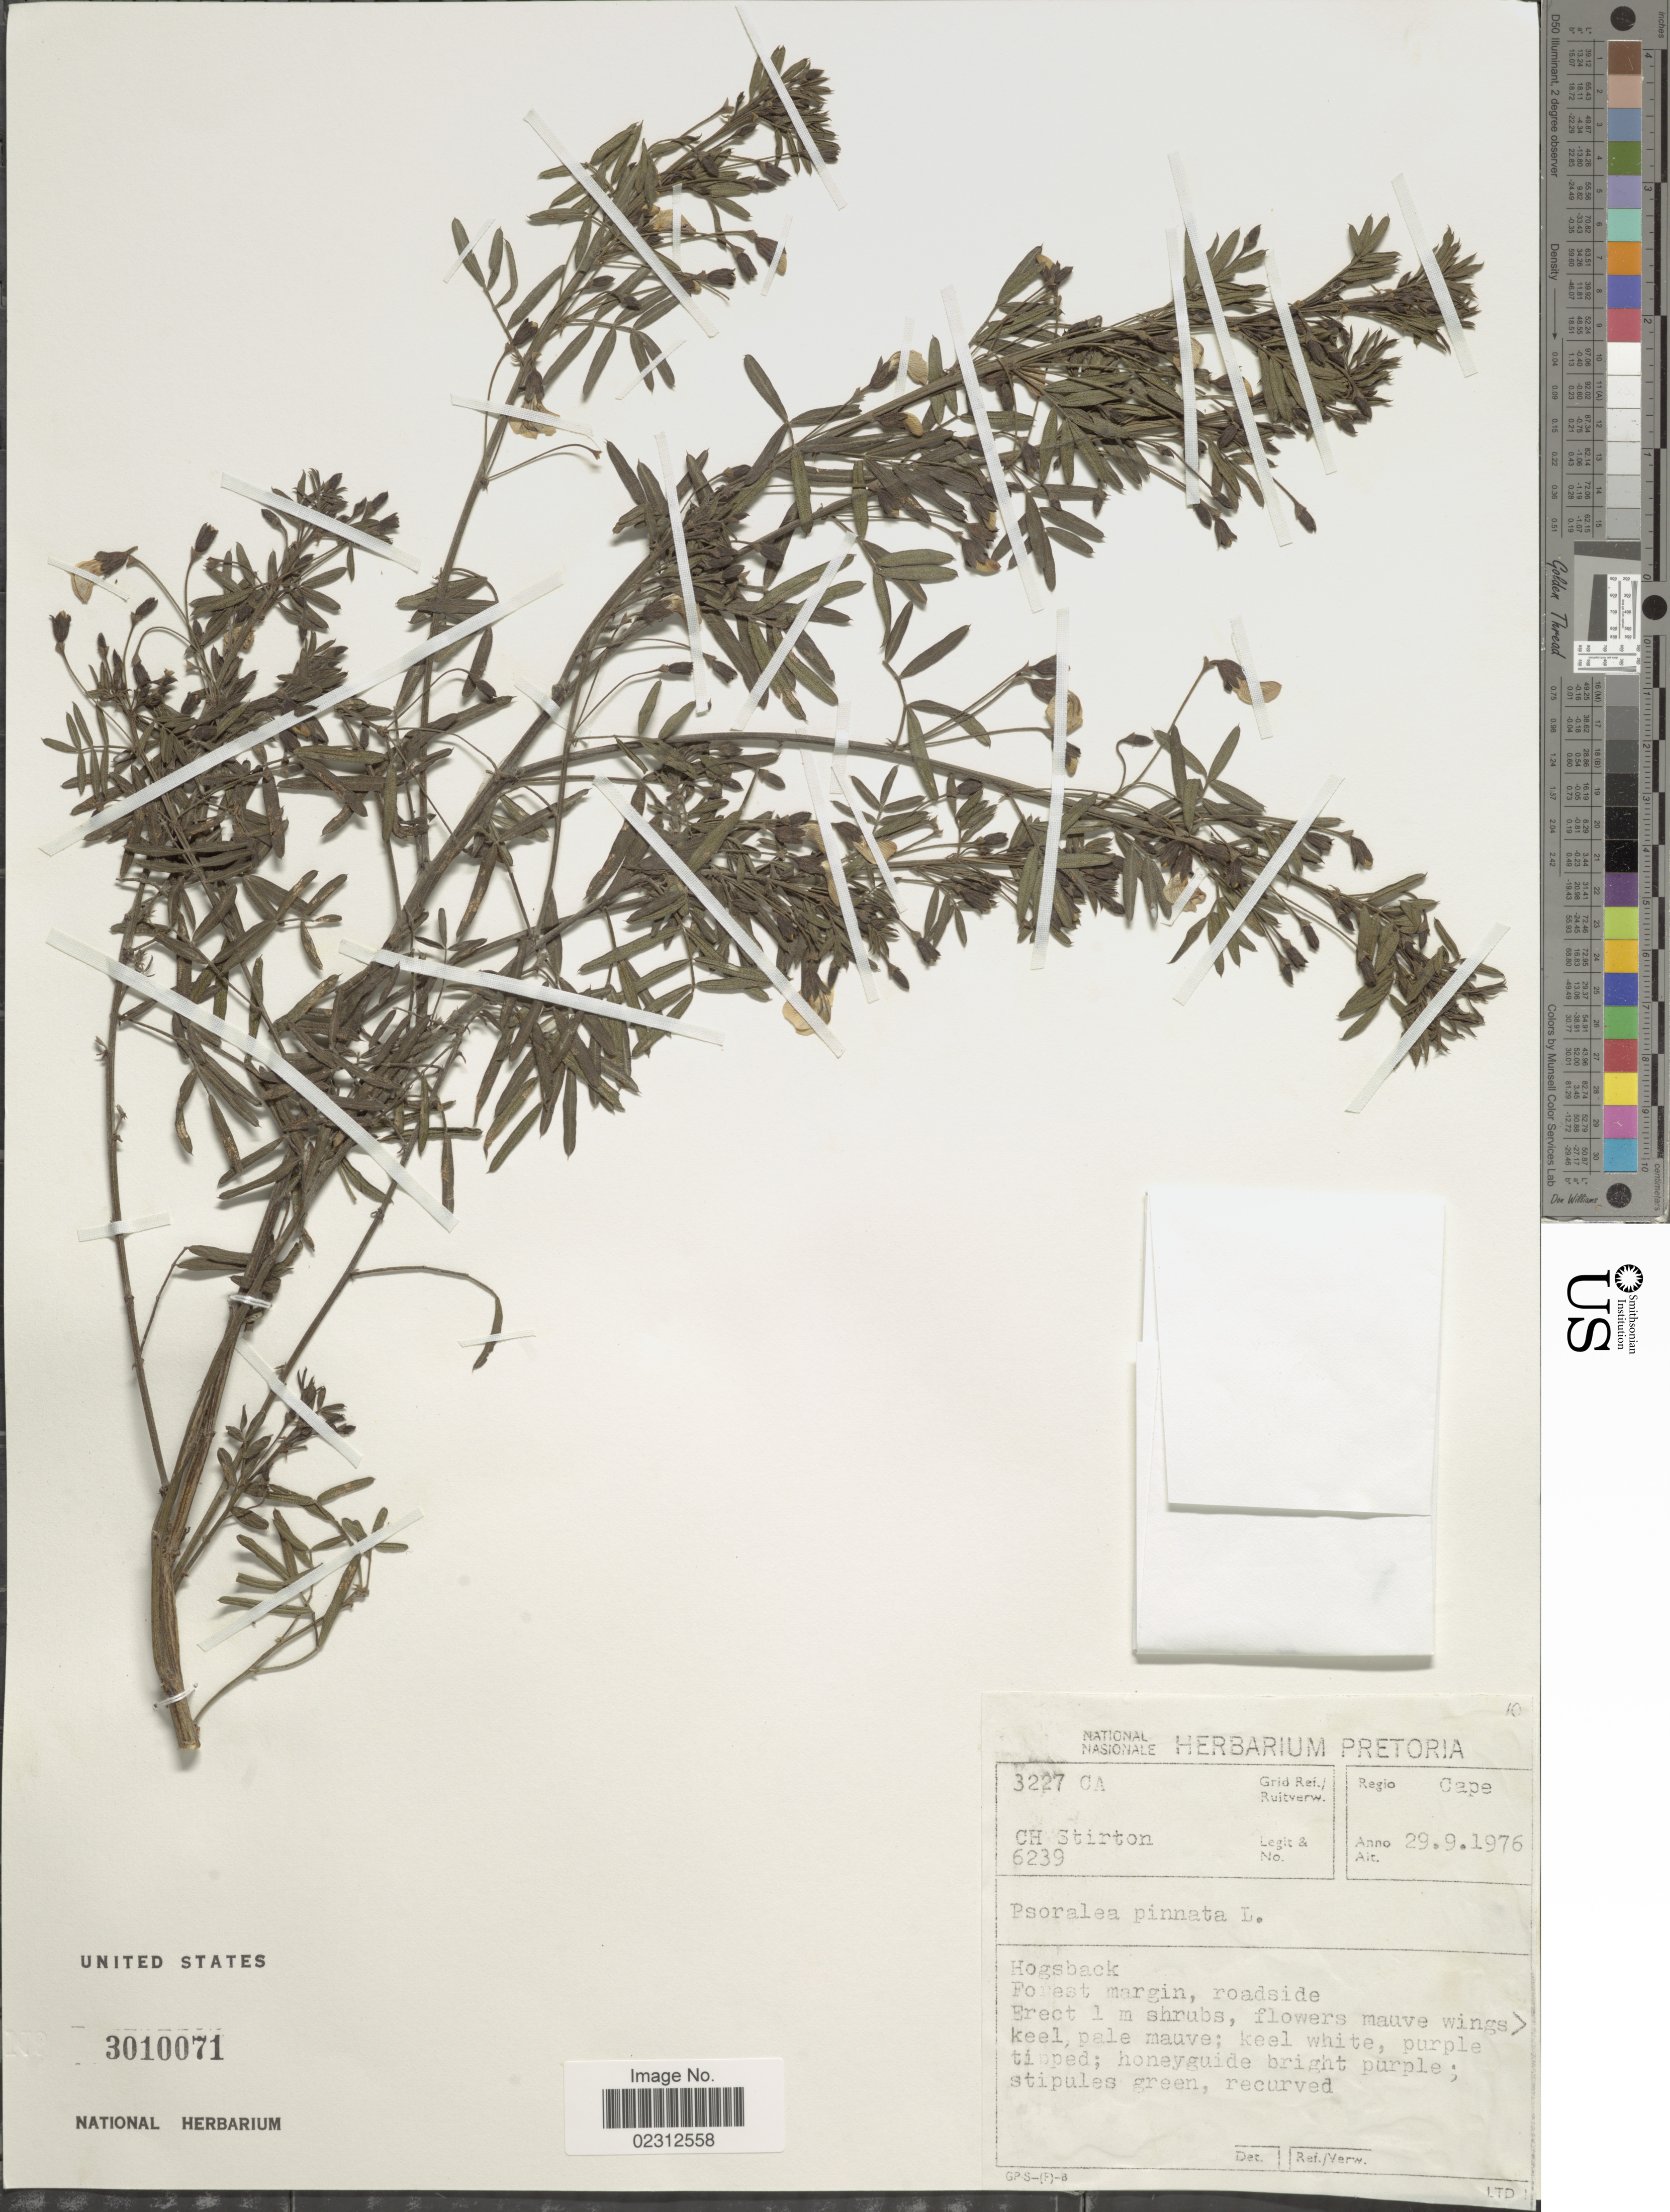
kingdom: Plantae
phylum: Tracheophyta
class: Magnoliopsida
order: Fabales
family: Fabaceae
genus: Psoralea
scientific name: Psoralea pinnata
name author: L.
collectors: C. H. Stirton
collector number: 6239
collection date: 1976-09-29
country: South Africa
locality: Cape, Hogsback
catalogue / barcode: US 3010071